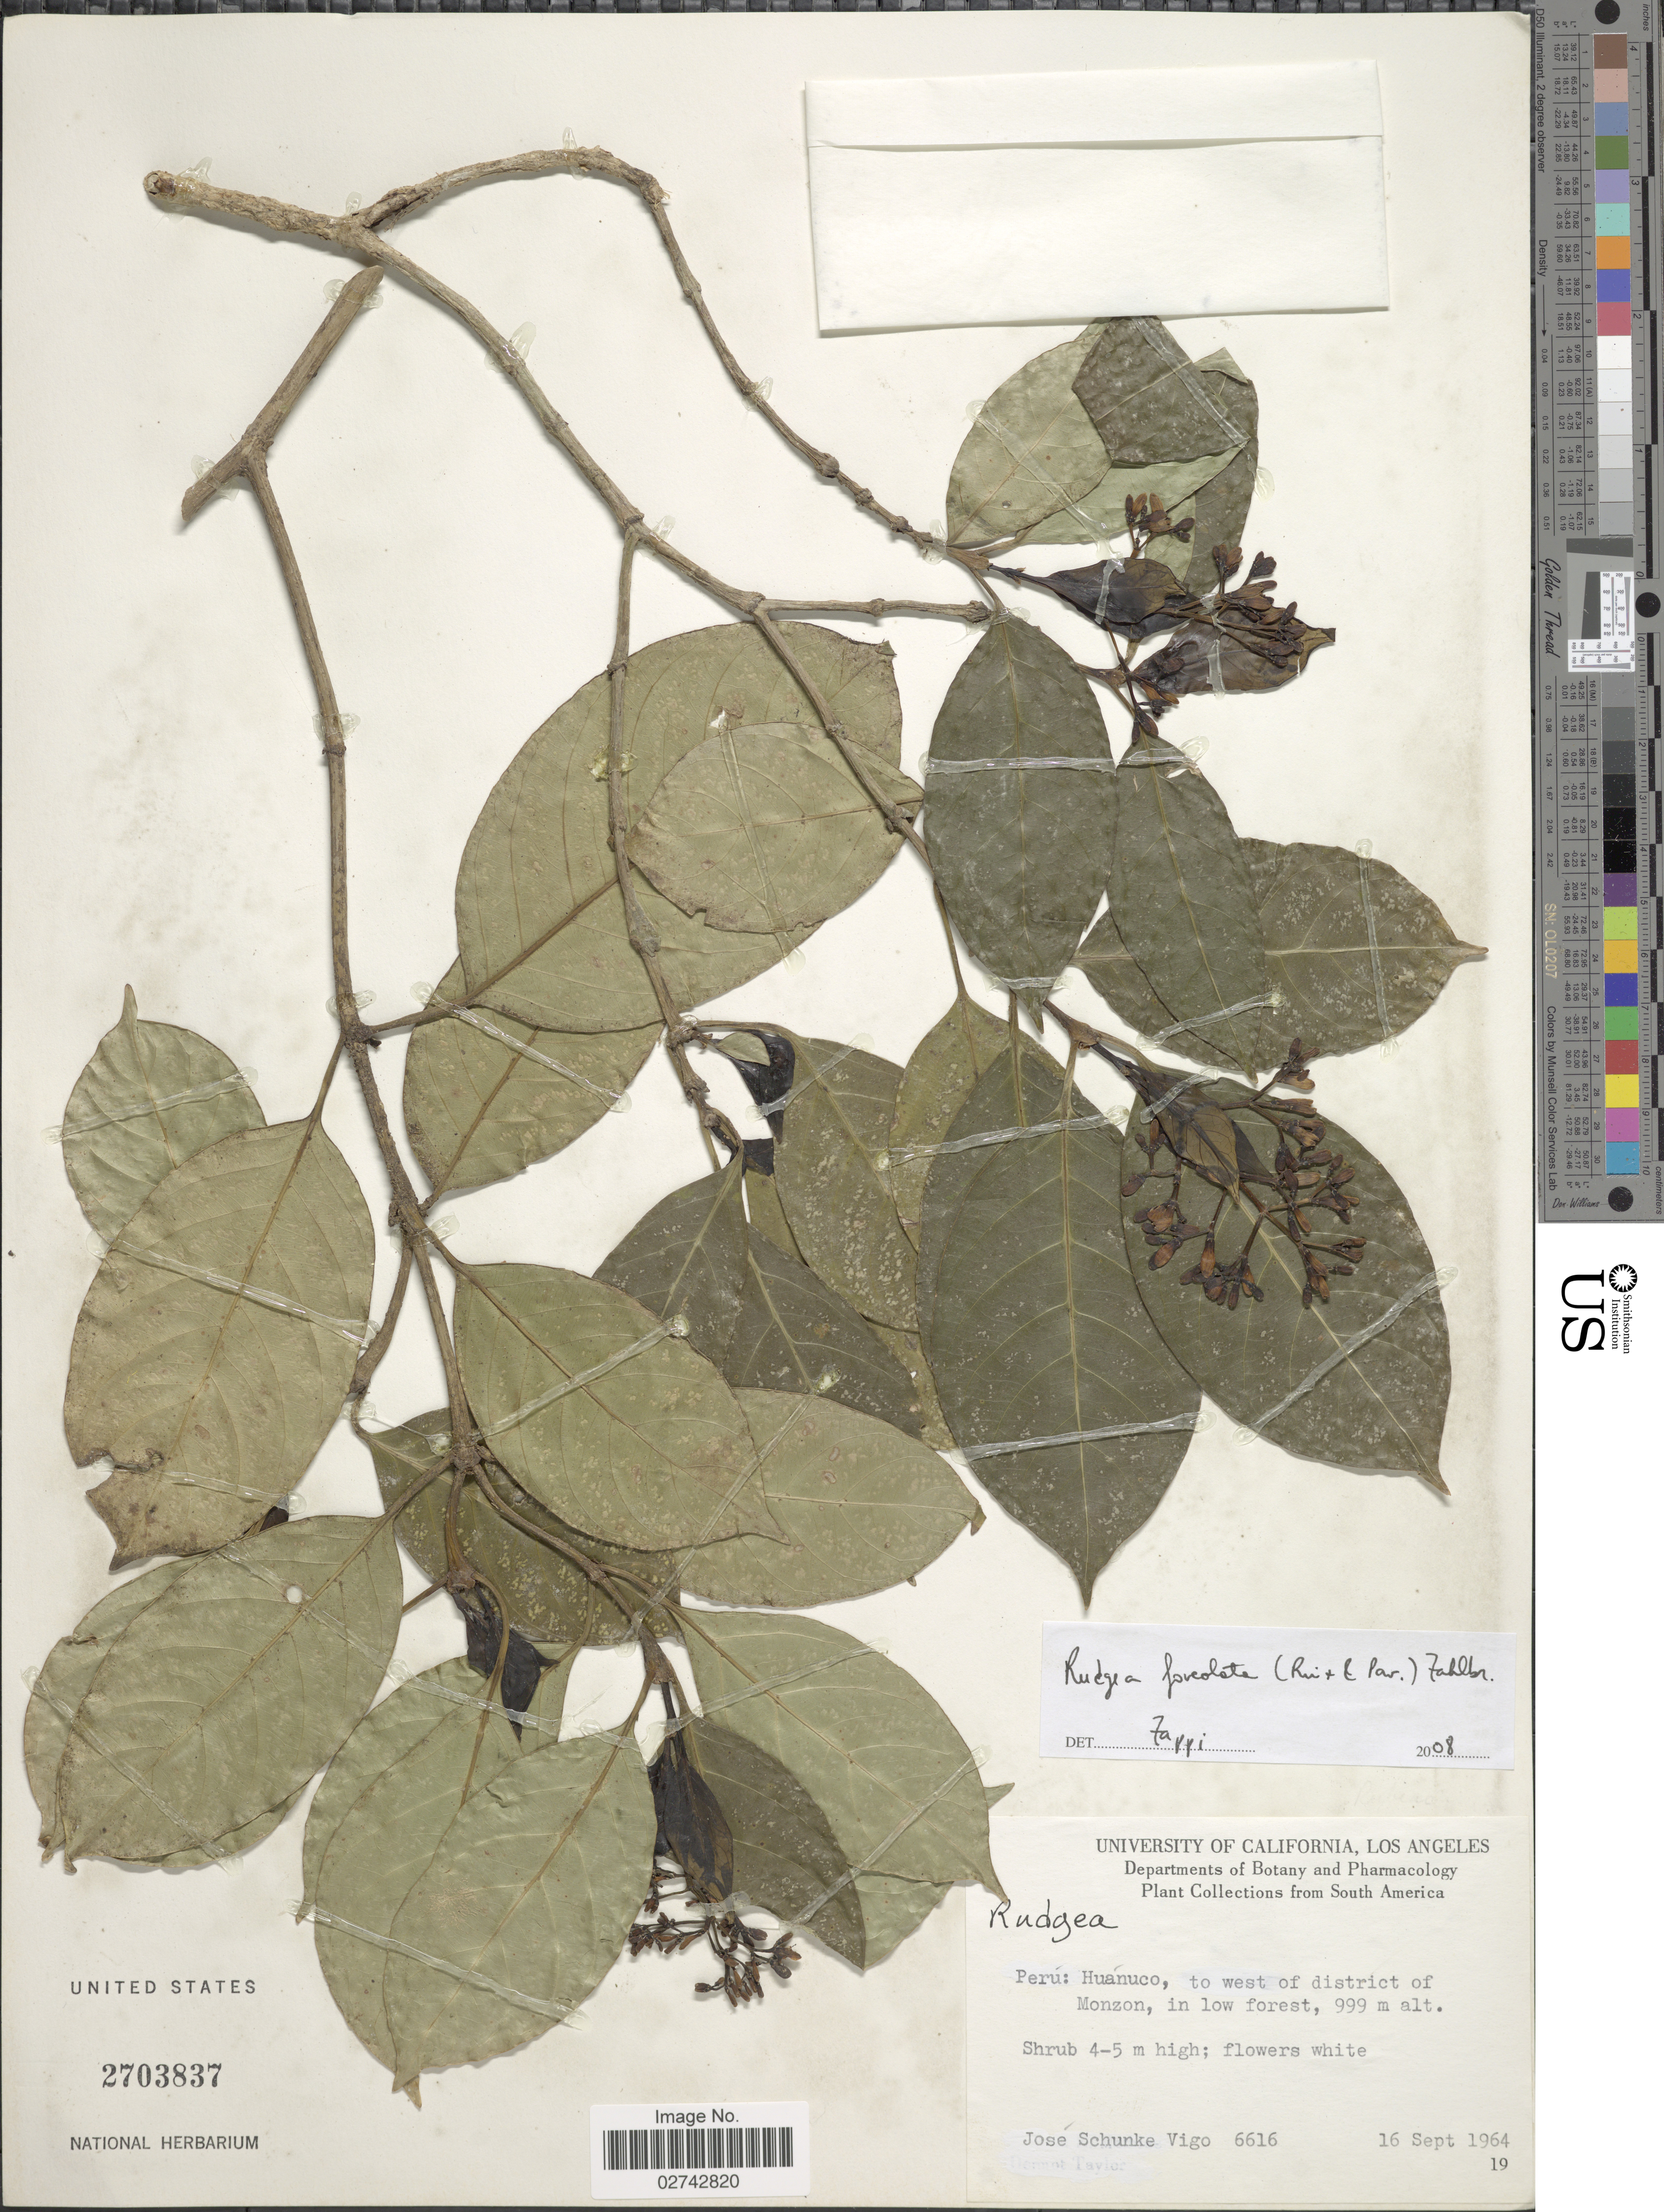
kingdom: Plantae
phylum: Tracheophyta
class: Magnoliopsida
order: Gentianales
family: Rubiaceae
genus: Rudgea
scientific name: Rudgea foveolata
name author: (Ruiz & Pav.) Zahlbr.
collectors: J. Schunke Vigo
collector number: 6616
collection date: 1964-09-16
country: Peru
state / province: Huánuco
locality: Huanuco, to west of district of Monzon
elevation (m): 999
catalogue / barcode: US 2703837